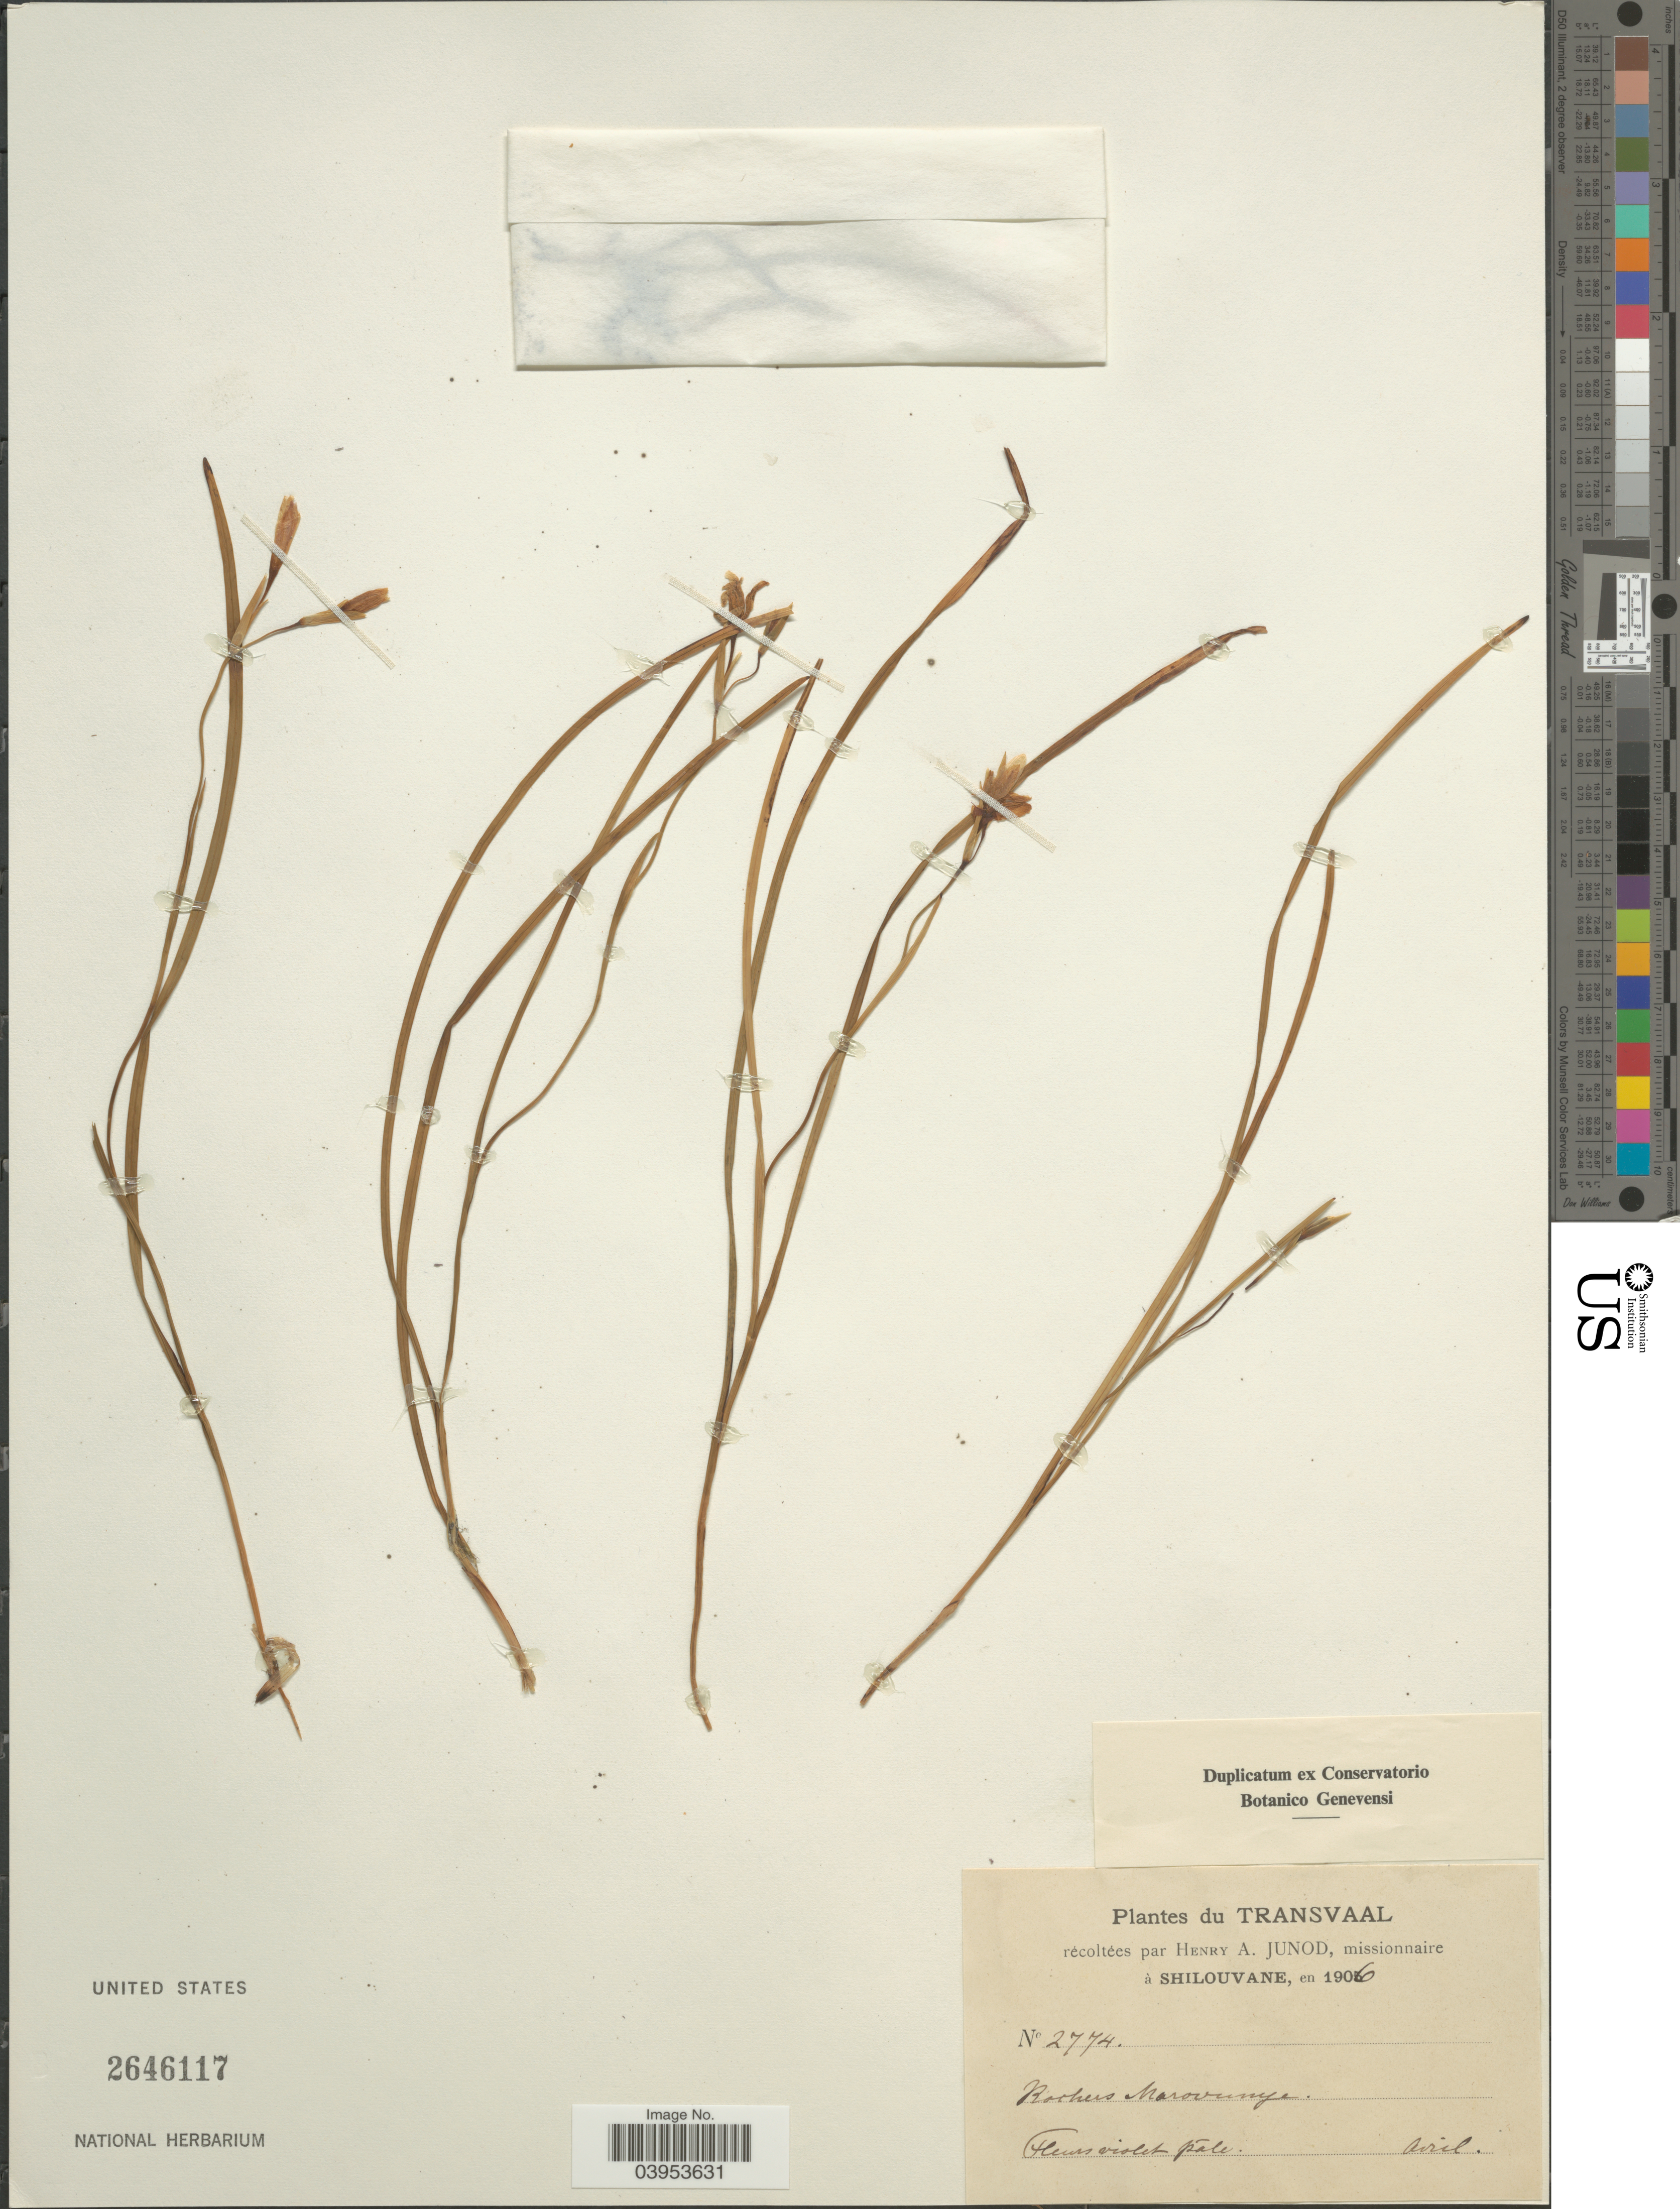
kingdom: Plantae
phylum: Tracheophyta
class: Liliopsida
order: Asparagales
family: Iridaceae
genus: Hesperantha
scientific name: Hesperantha sp.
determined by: Strong, Mark T., (BOT), Smithsonian Institution - National Museum of Natural History (UNITED STATES)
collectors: H. Junod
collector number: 2774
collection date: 1906-04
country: South Africa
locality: Transvaal. Shilouvane.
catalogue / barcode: US 2646117